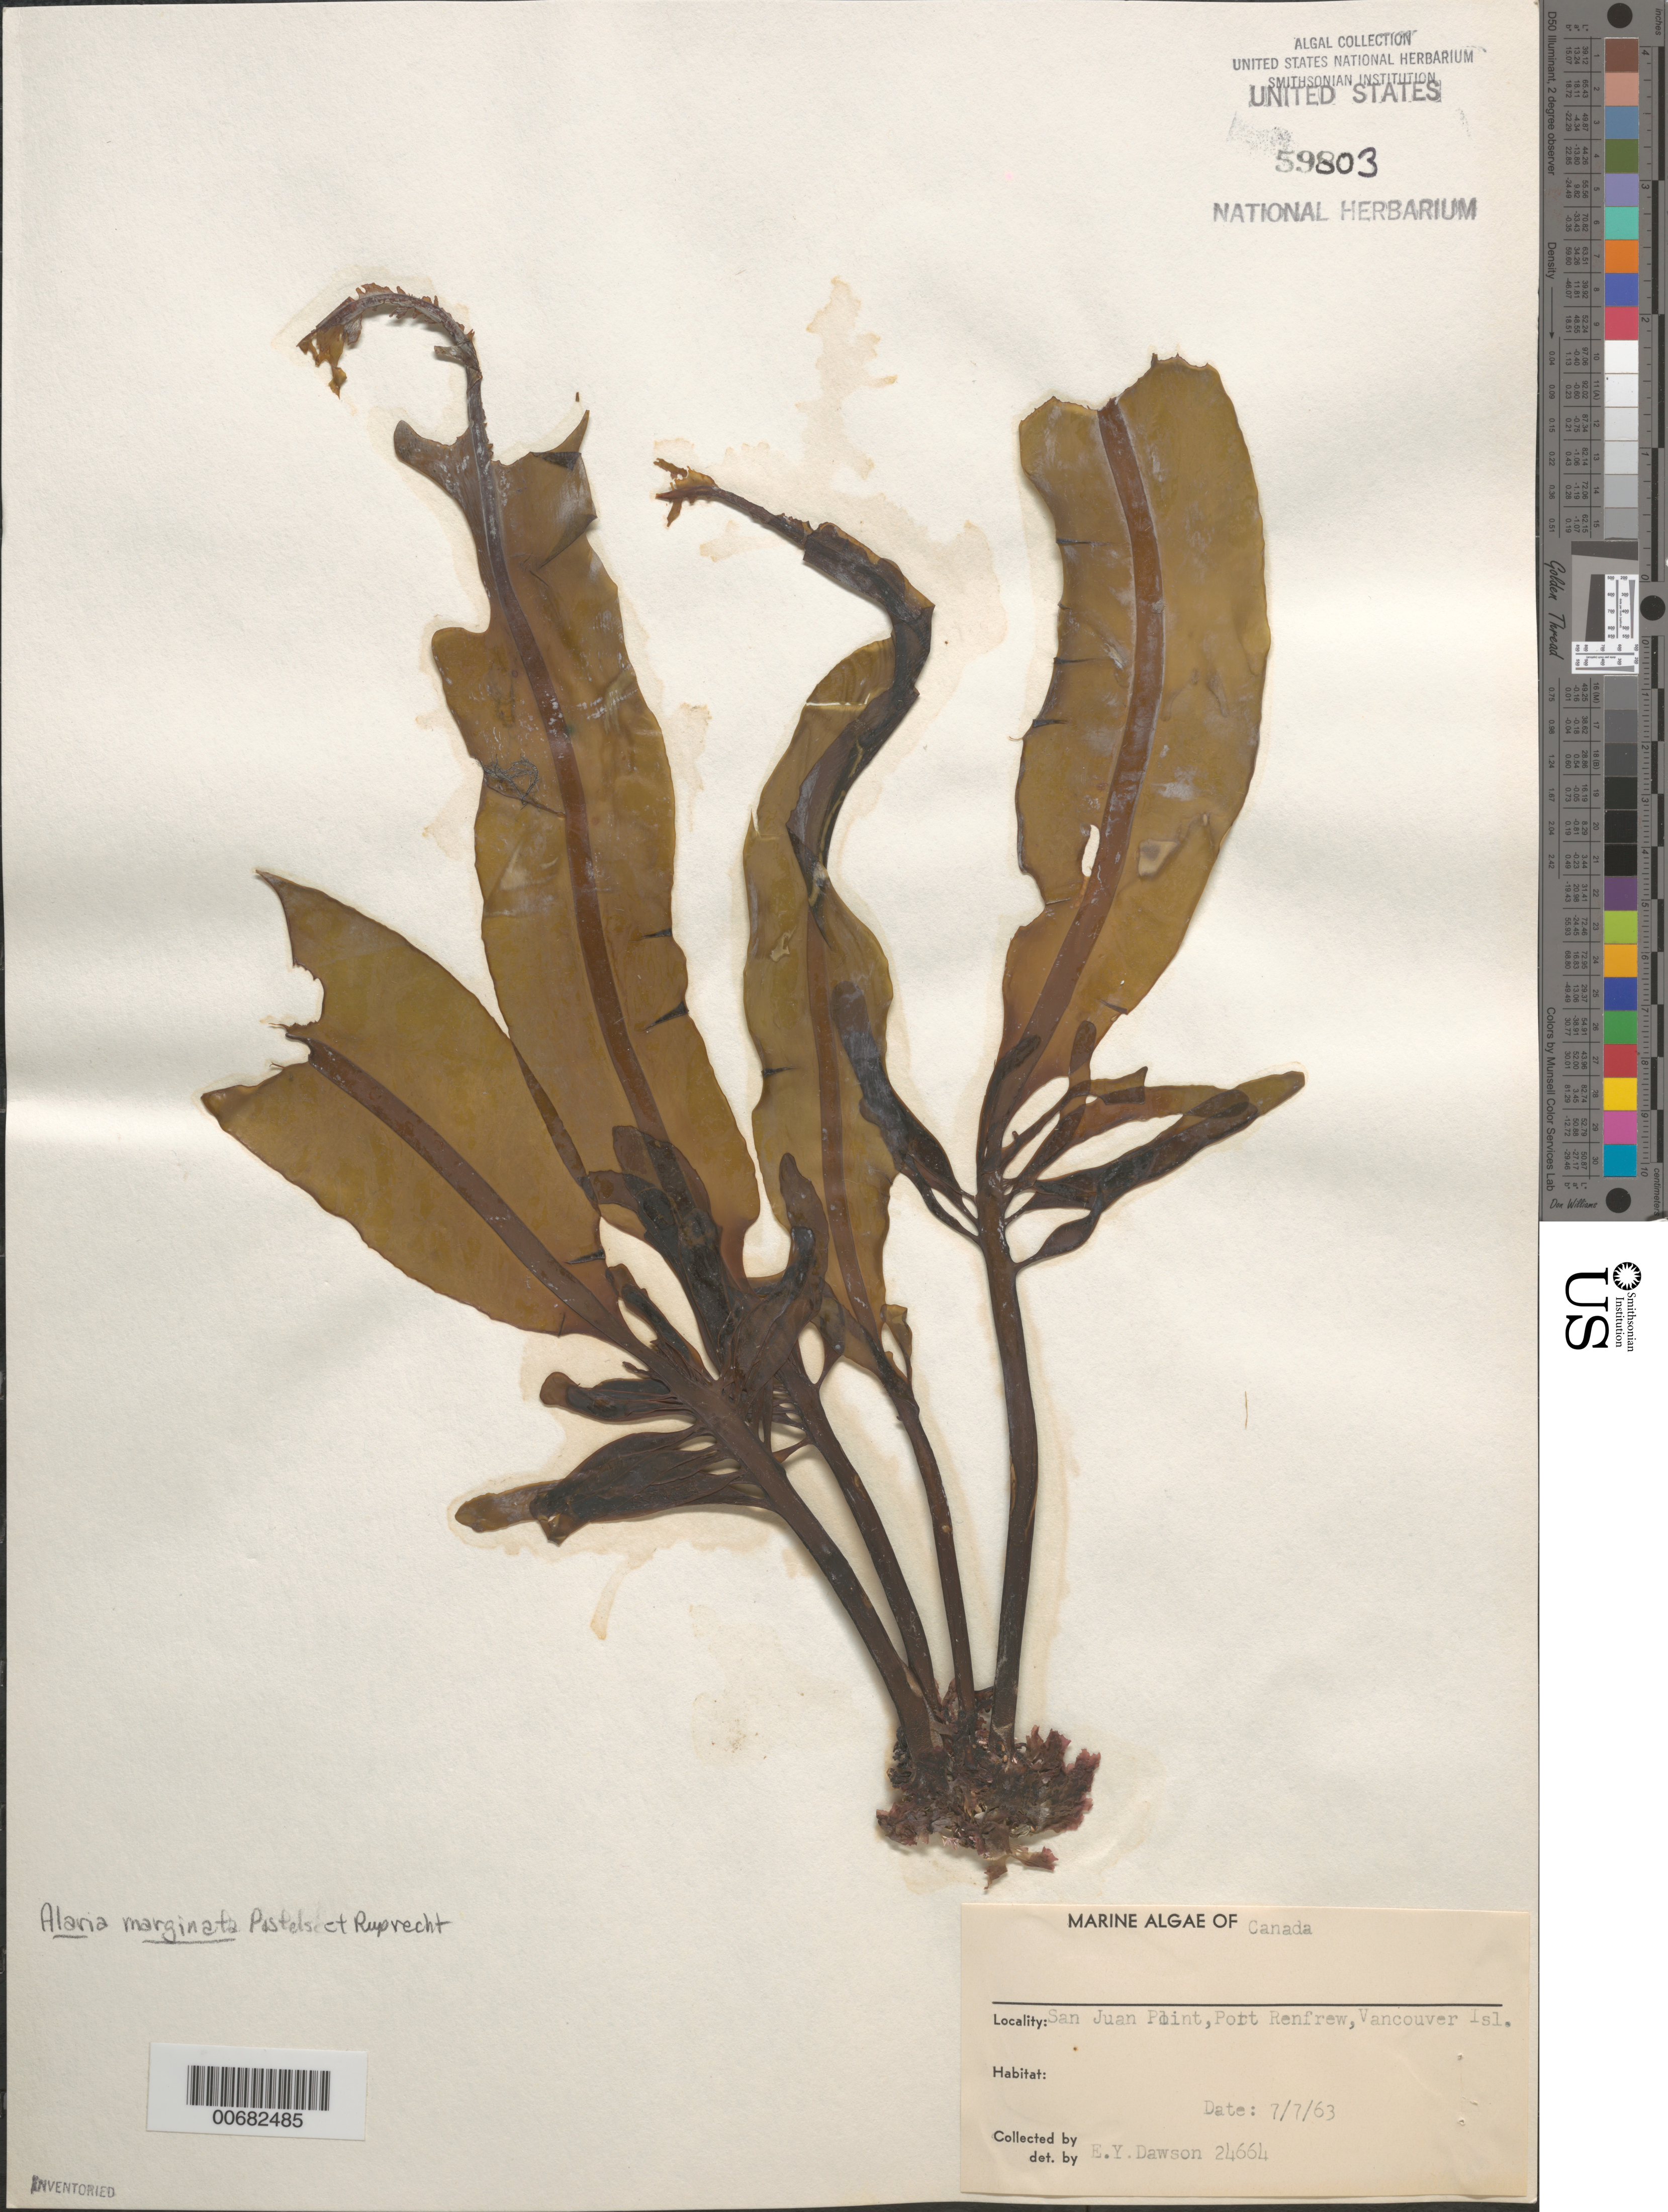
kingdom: Chromista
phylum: Ochrophyta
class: Phaeophyceae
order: Laminariales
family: Alariaceae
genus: Alaria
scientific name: Alaria marginata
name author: Ruiz & Pav.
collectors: E. Y. Dawson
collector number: EYD 24664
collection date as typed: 07 Jul 1963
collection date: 1963-07-07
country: Canada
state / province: British Columbia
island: Vancouver Island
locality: San Juan Point, Port Renfrew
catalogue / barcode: US 59803